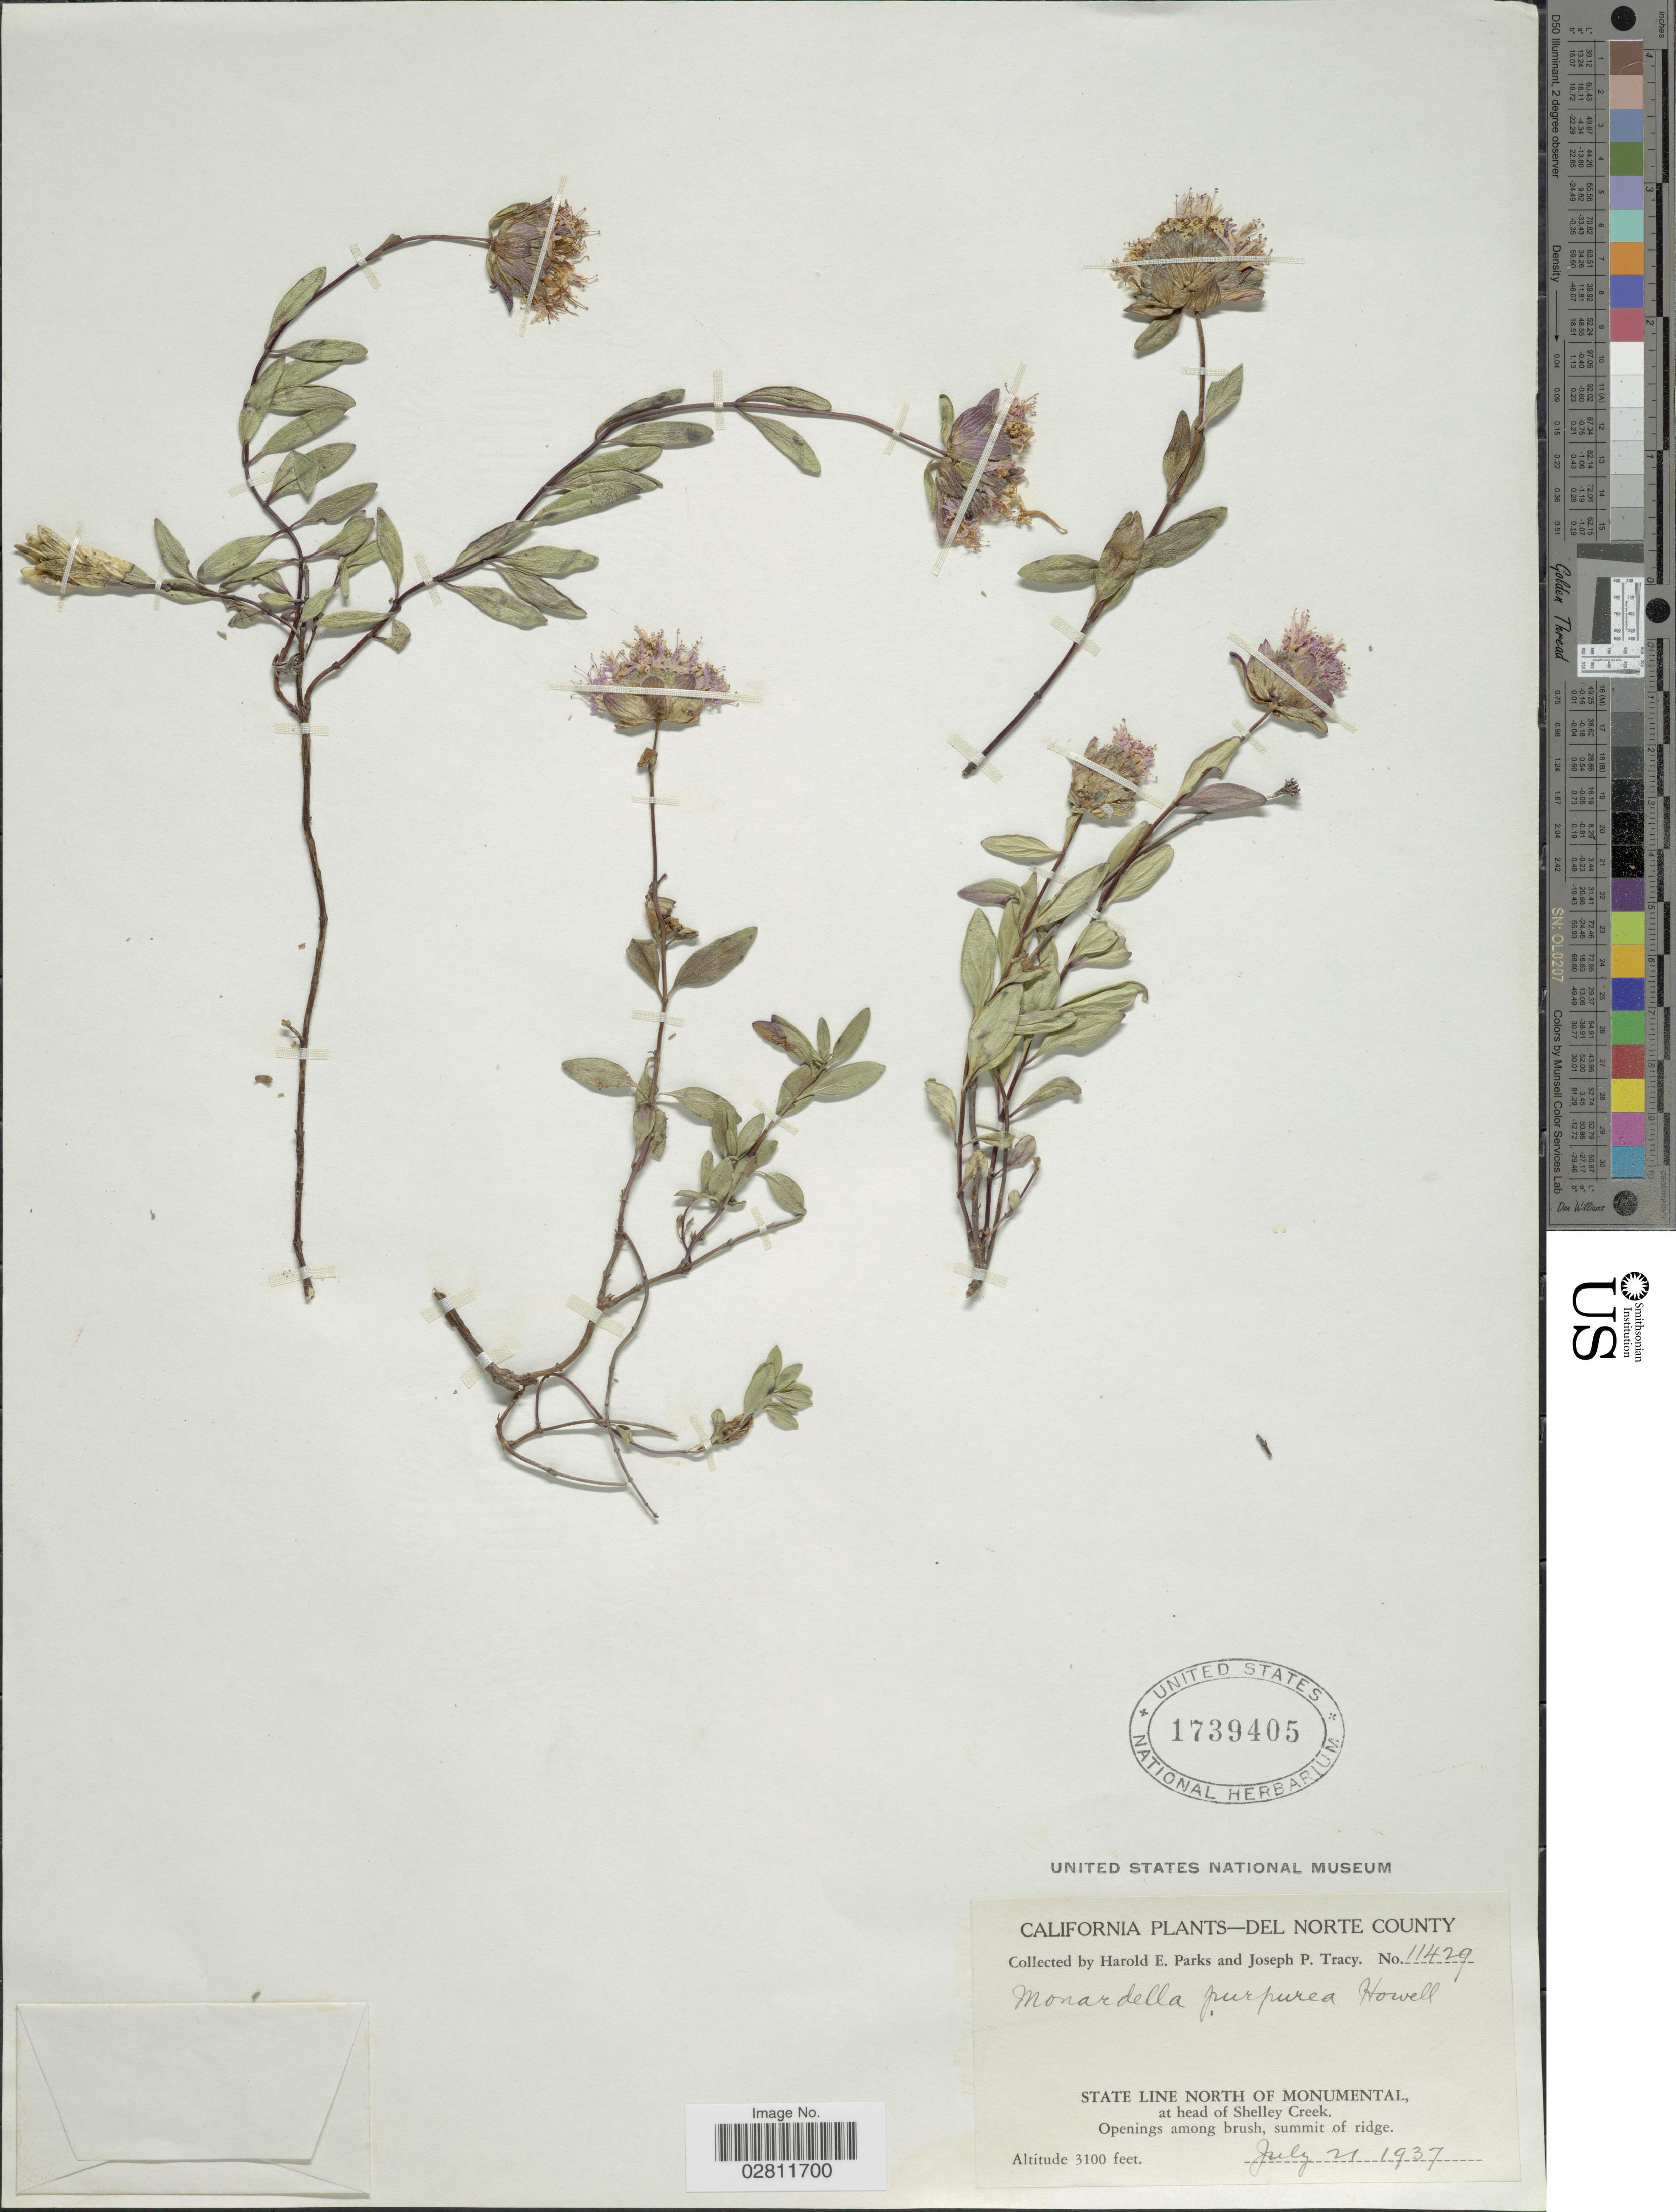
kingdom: Plantae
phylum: Tracheophyta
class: Magnoliopsida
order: Lamiales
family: Lamiaceae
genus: Monardella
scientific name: Monardella sp.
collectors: H. E. Parks & J. Tracy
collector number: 11429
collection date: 1937-07-21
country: United States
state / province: California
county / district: Del Norte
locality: Del Norte County. State line north of monumental, at head of Shelley Creek.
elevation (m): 945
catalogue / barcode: US 1739405